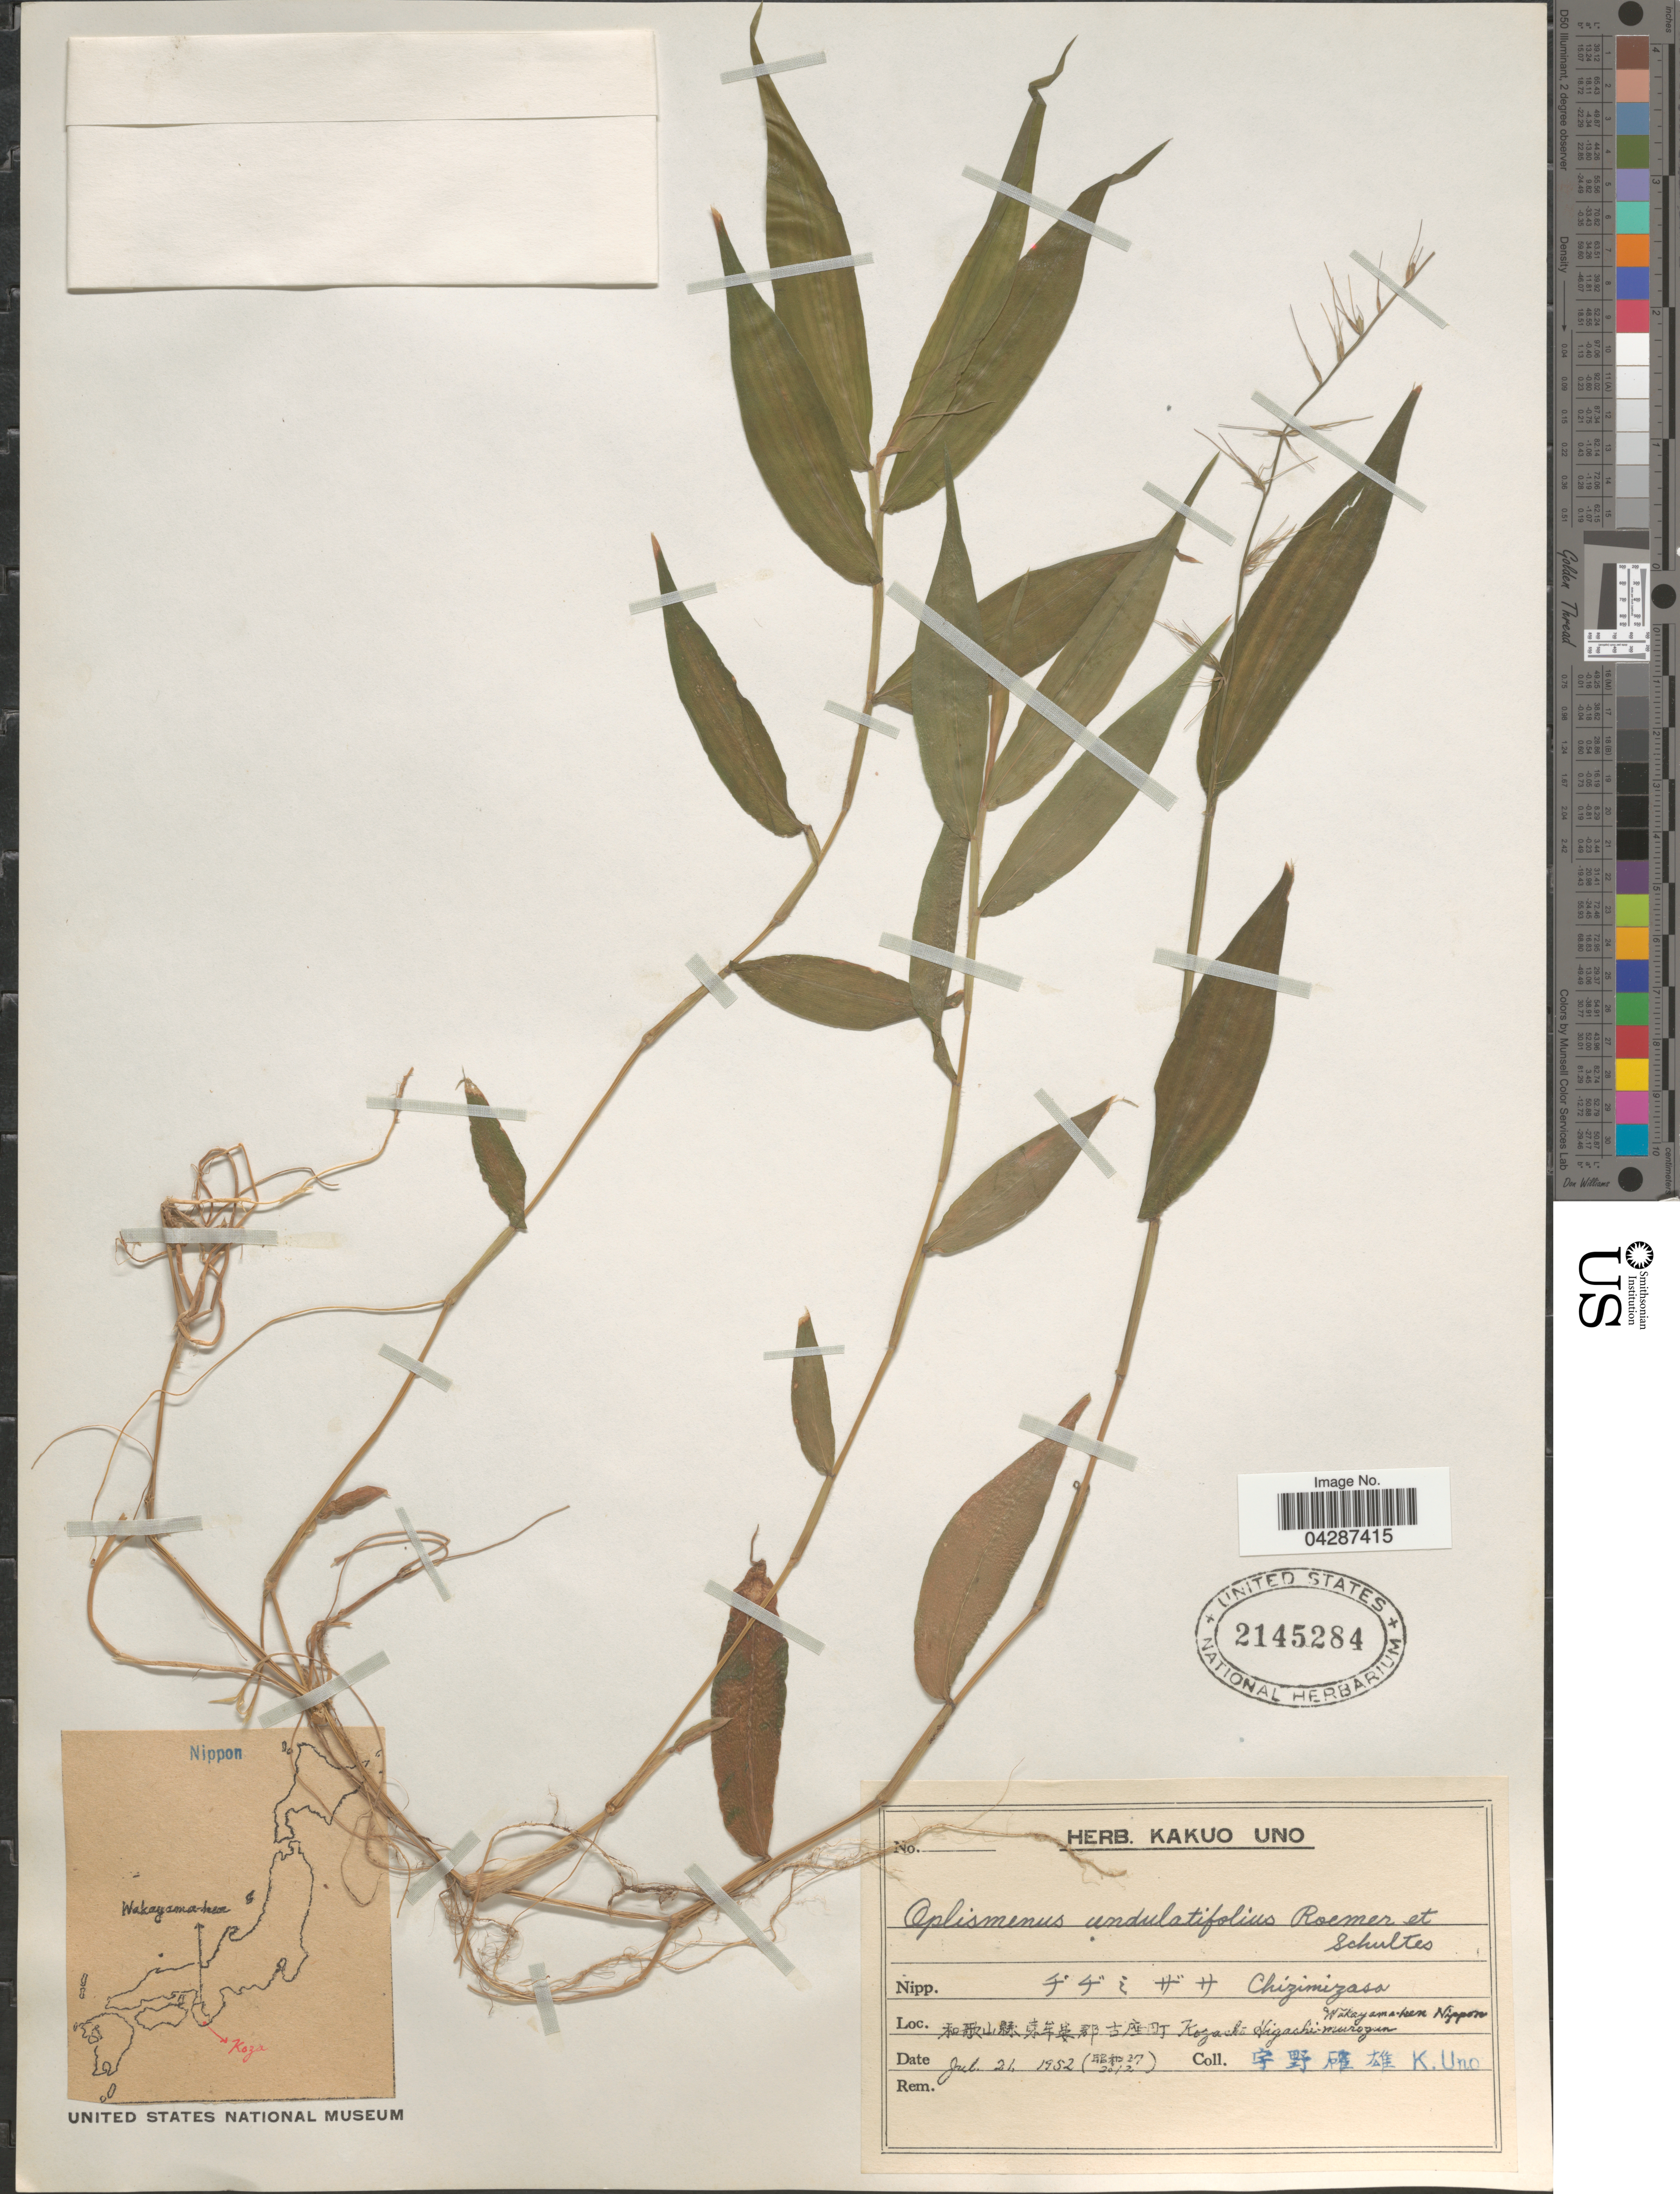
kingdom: Plantae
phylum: Tracheophyta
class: Liliopsida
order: Poales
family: Poaceae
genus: Oplismenus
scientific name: Oplismenus undulatifolius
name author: (Ard.) P. Beauv.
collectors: K. Uno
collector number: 2012?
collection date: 1952-07-21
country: Japan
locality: X. Kozacki [interpreted] Higachi-muroran. Wakayamaken. Nippon.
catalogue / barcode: US 2145284